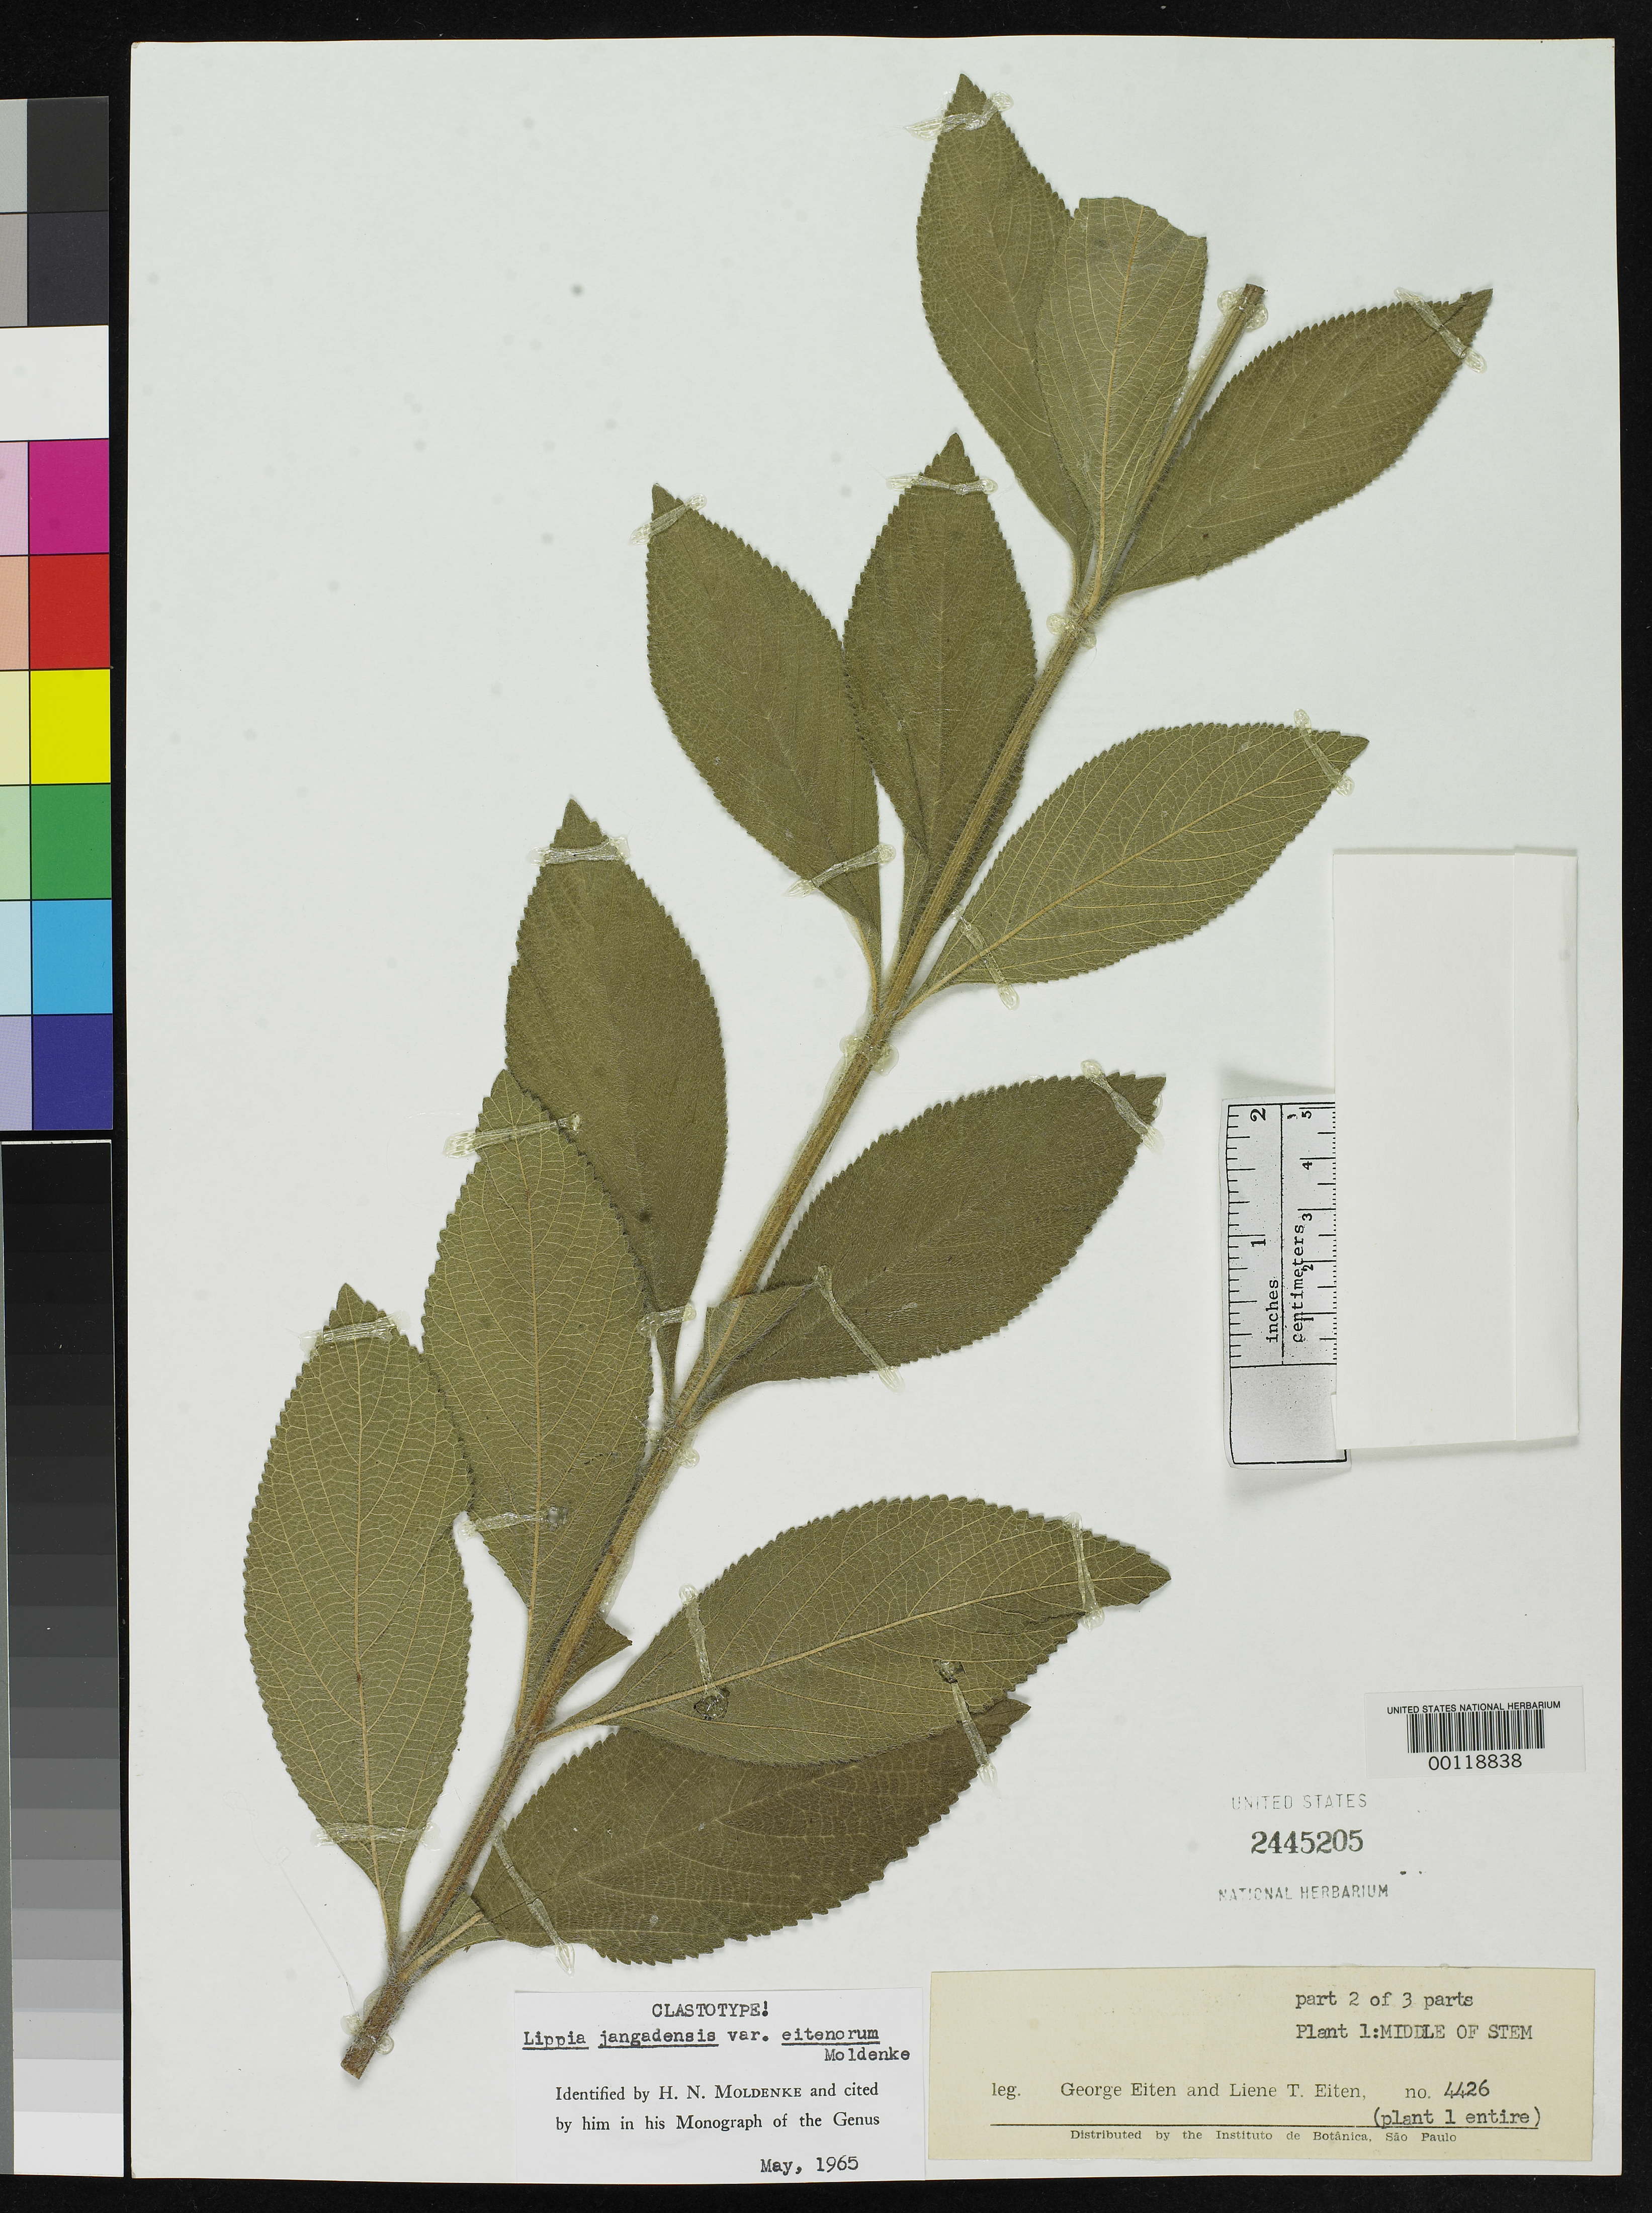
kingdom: Plantae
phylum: Tracheophyta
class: Magnoliopsida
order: Lamiales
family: Verbenaceae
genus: Lippia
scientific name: Lippia jangadensis var. eitenorum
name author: Moldenke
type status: Holotype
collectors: G. Eiten & L. T. Eiten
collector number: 4426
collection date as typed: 27 Apr 1962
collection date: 1962-04-27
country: Brazil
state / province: Maranhão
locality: Ilha de Balsas.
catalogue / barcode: US 2445205